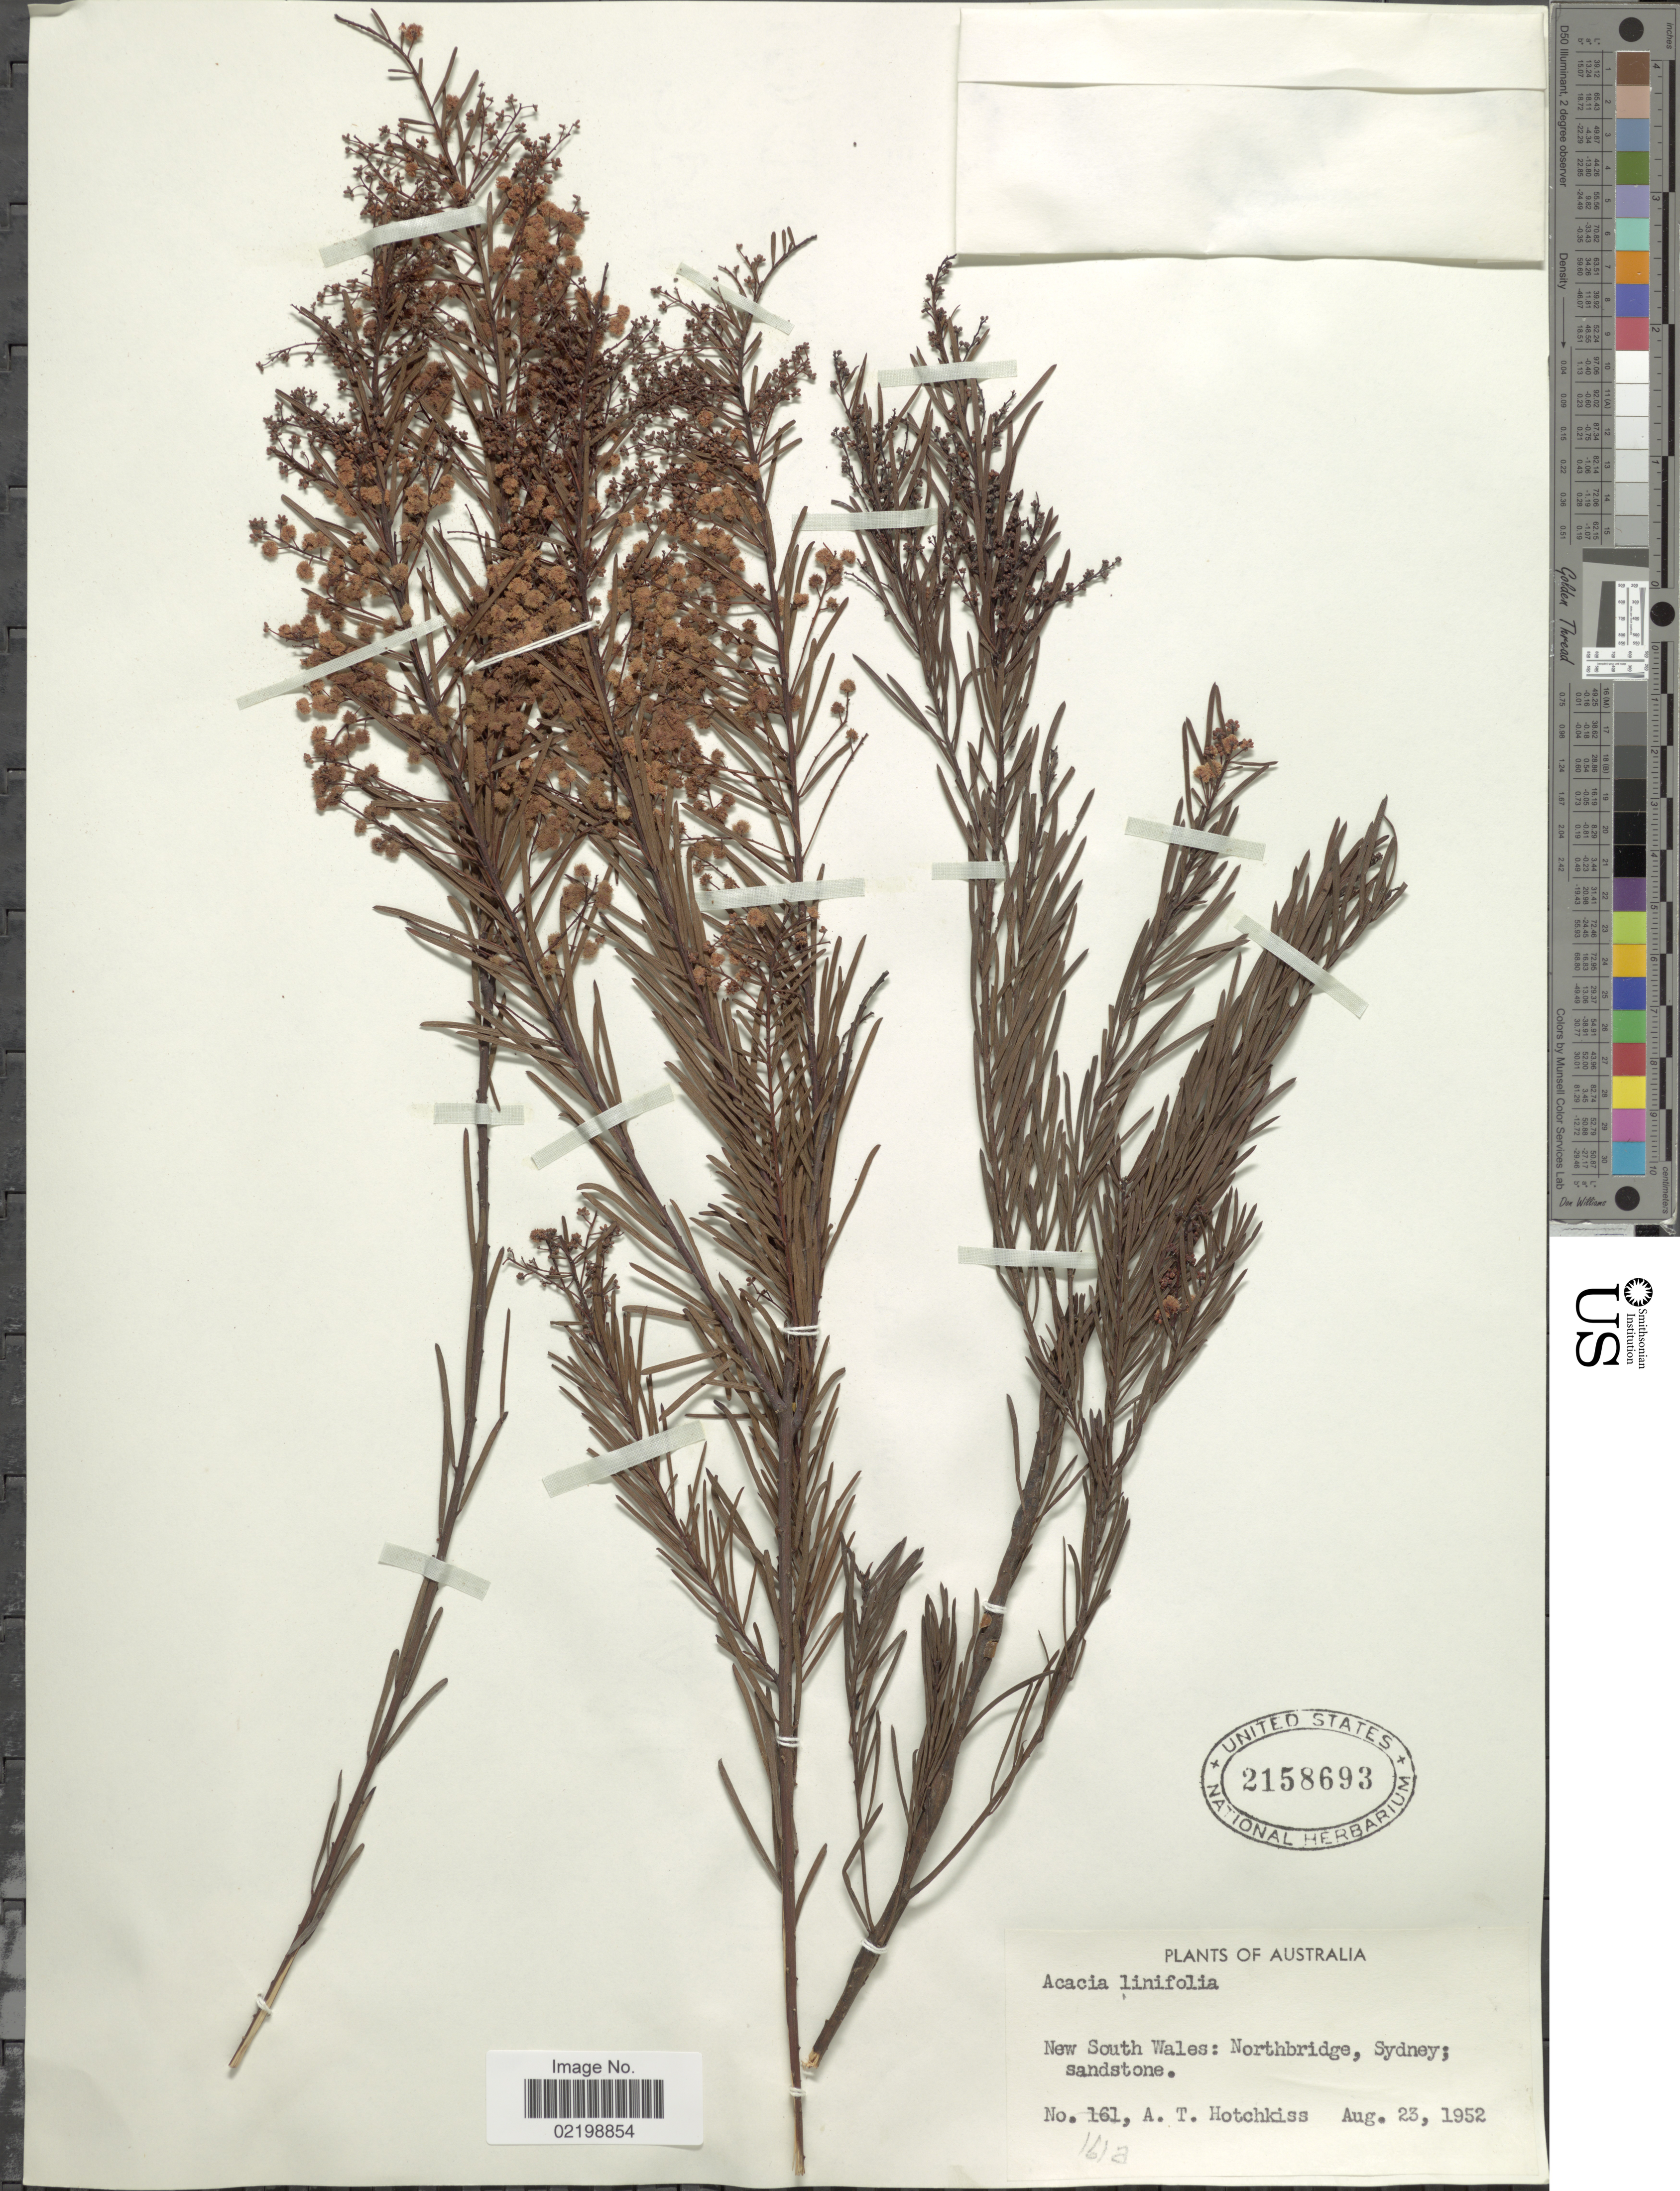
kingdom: Plantae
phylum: Tracheophyta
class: Magnoliopsida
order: Fabales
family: Fabaceae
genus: Acacia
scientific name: Acacia linifolia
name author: (Vent.) Willd.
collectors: A. Hotchkiss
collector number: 161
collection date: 1952-08-23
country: Australia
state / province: New South Wales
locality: Northbridge, Sydney: sandstone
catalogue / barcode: US 2158693